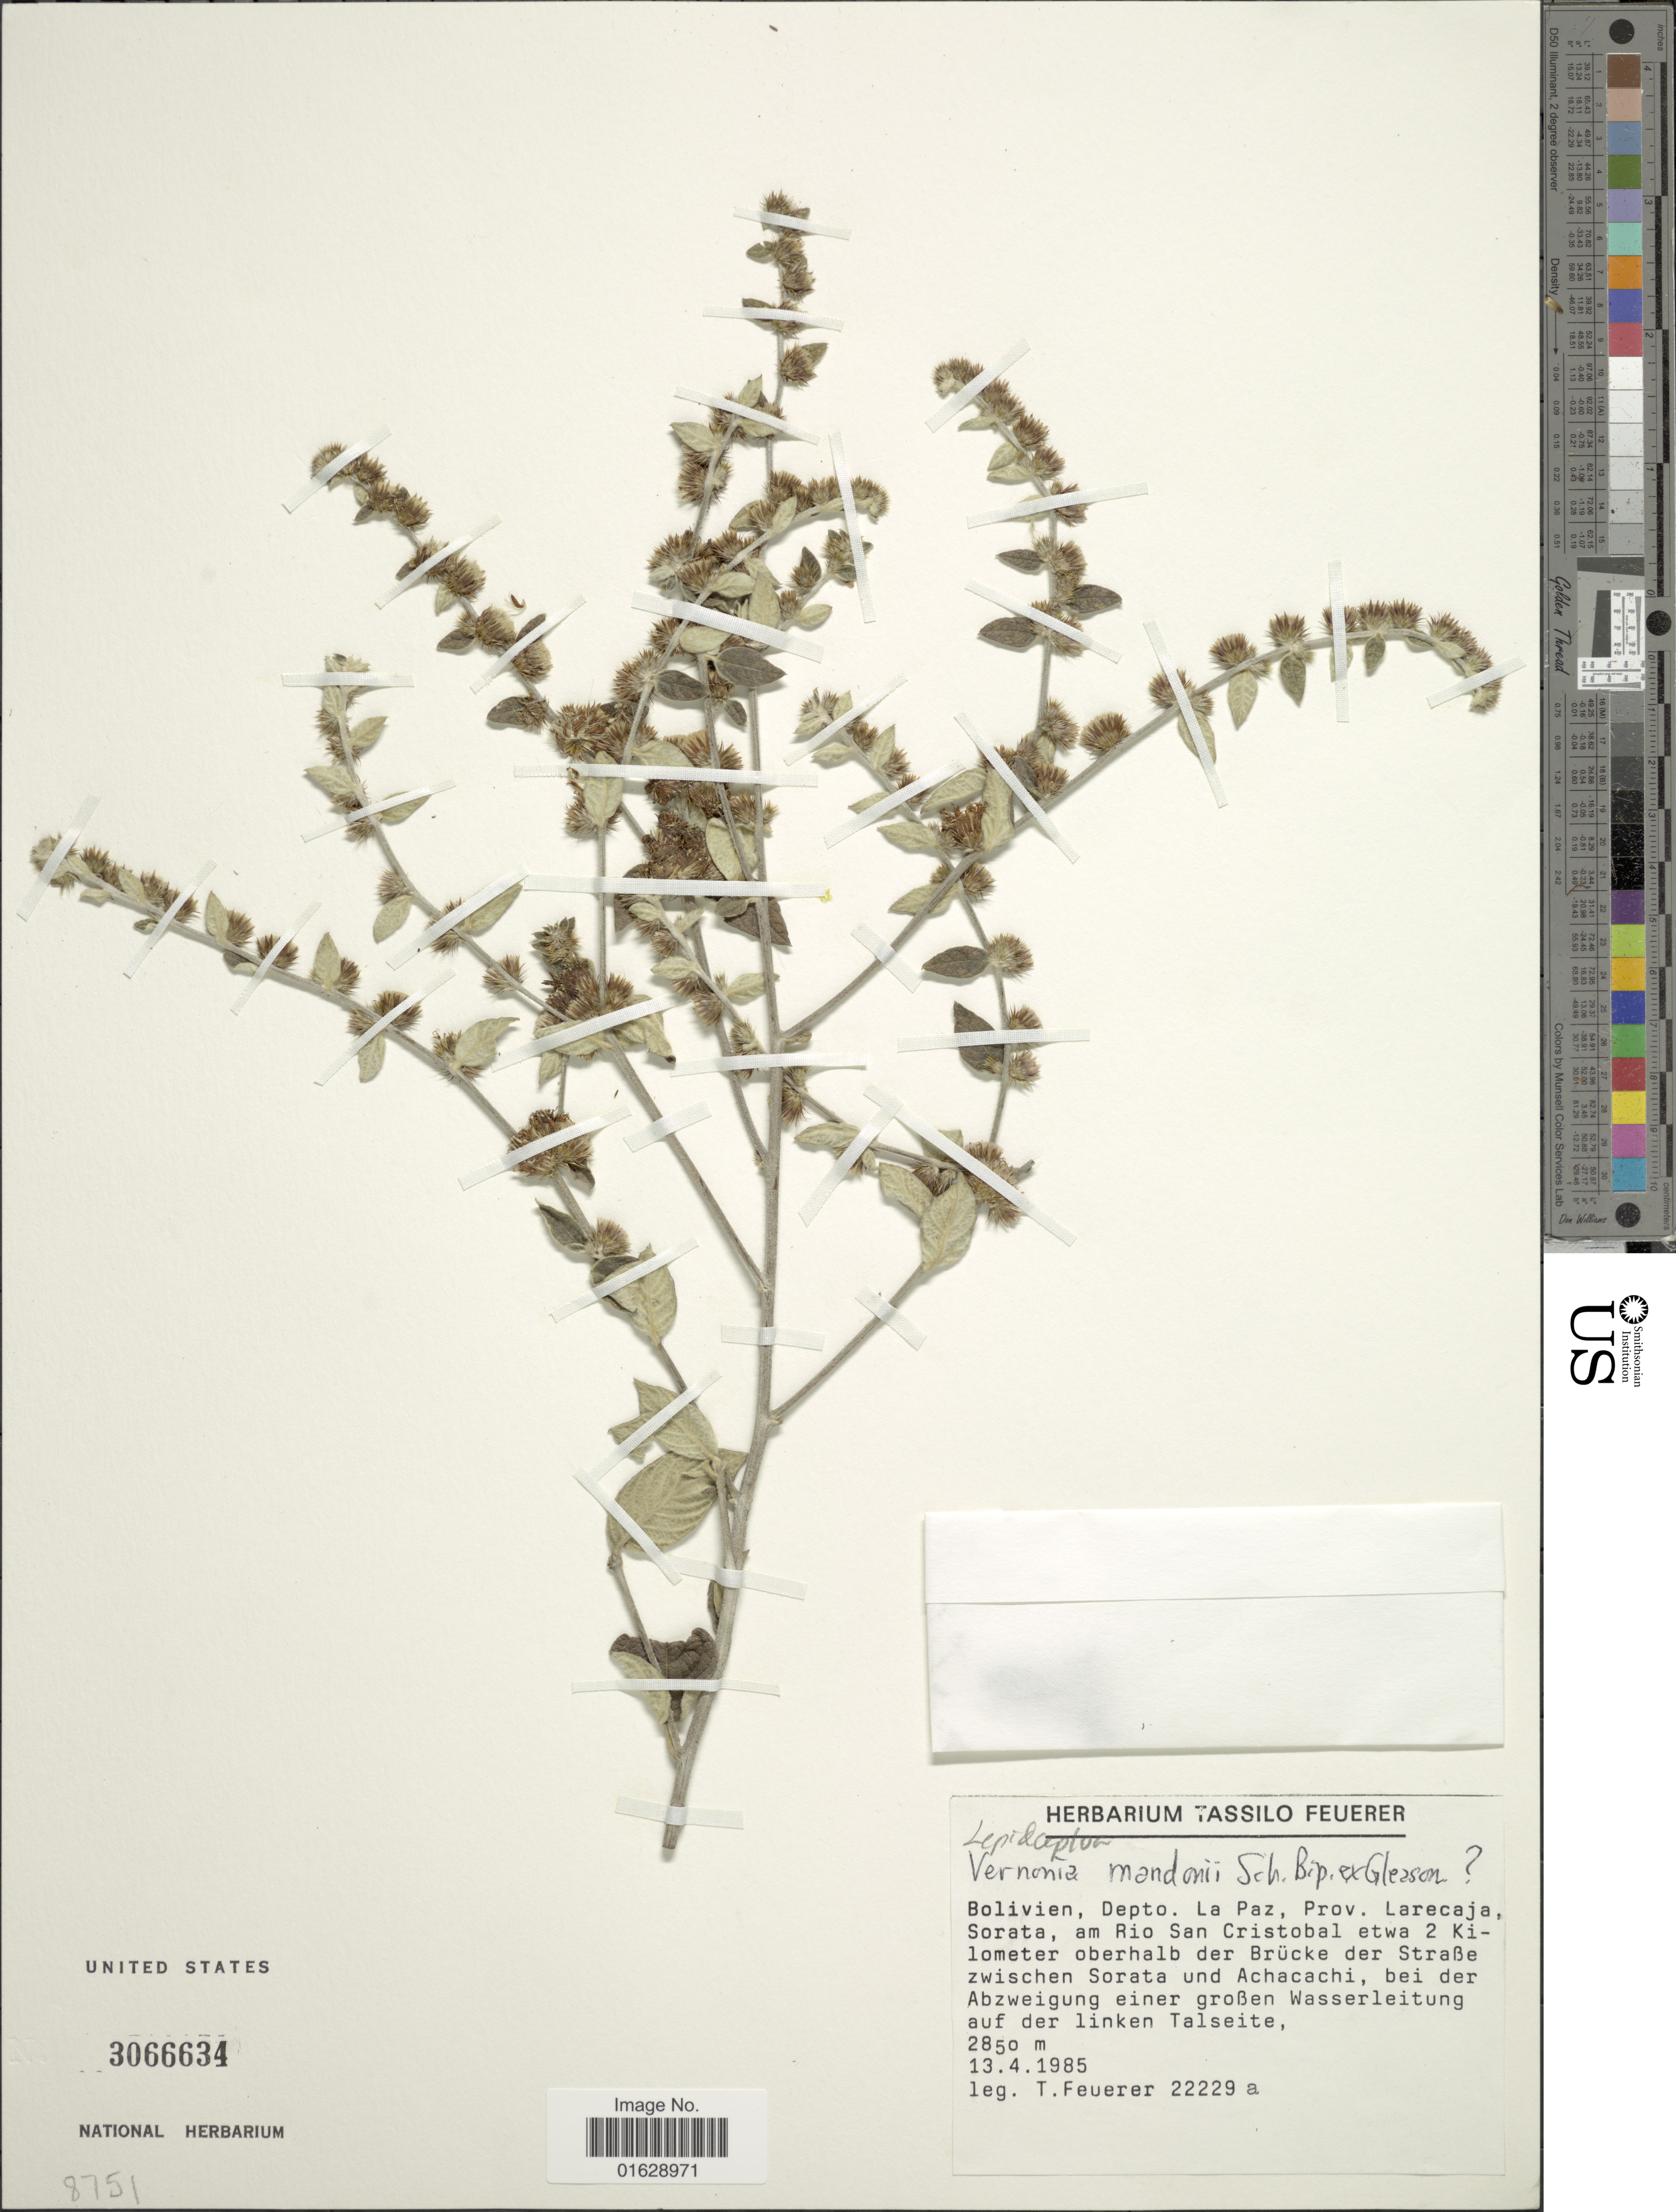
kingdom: Plantae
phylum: Tracheophyta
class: Magnoliopsida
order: Asterales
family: Asteraceae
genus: Lepidaploa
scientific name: Lepidaploa mandonii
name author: (Sch. Bip. ex Gleason) H. Rob.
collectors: T. Feuerer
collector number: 22229a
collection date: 1985-04-13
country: Bolivia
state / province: La Paz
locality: Bolivien, Depto. La Paz, Prov. Larecaja, Sorata, am Rio San Cristobal etwa 2 Kilometer oberhalb der Brucke der Strabe zwischen Sorata und Achacachi, bei der Abzweigung einer groben Wasserleitung auf der linken Talseite.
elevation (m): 2850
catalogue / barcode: US 3066634